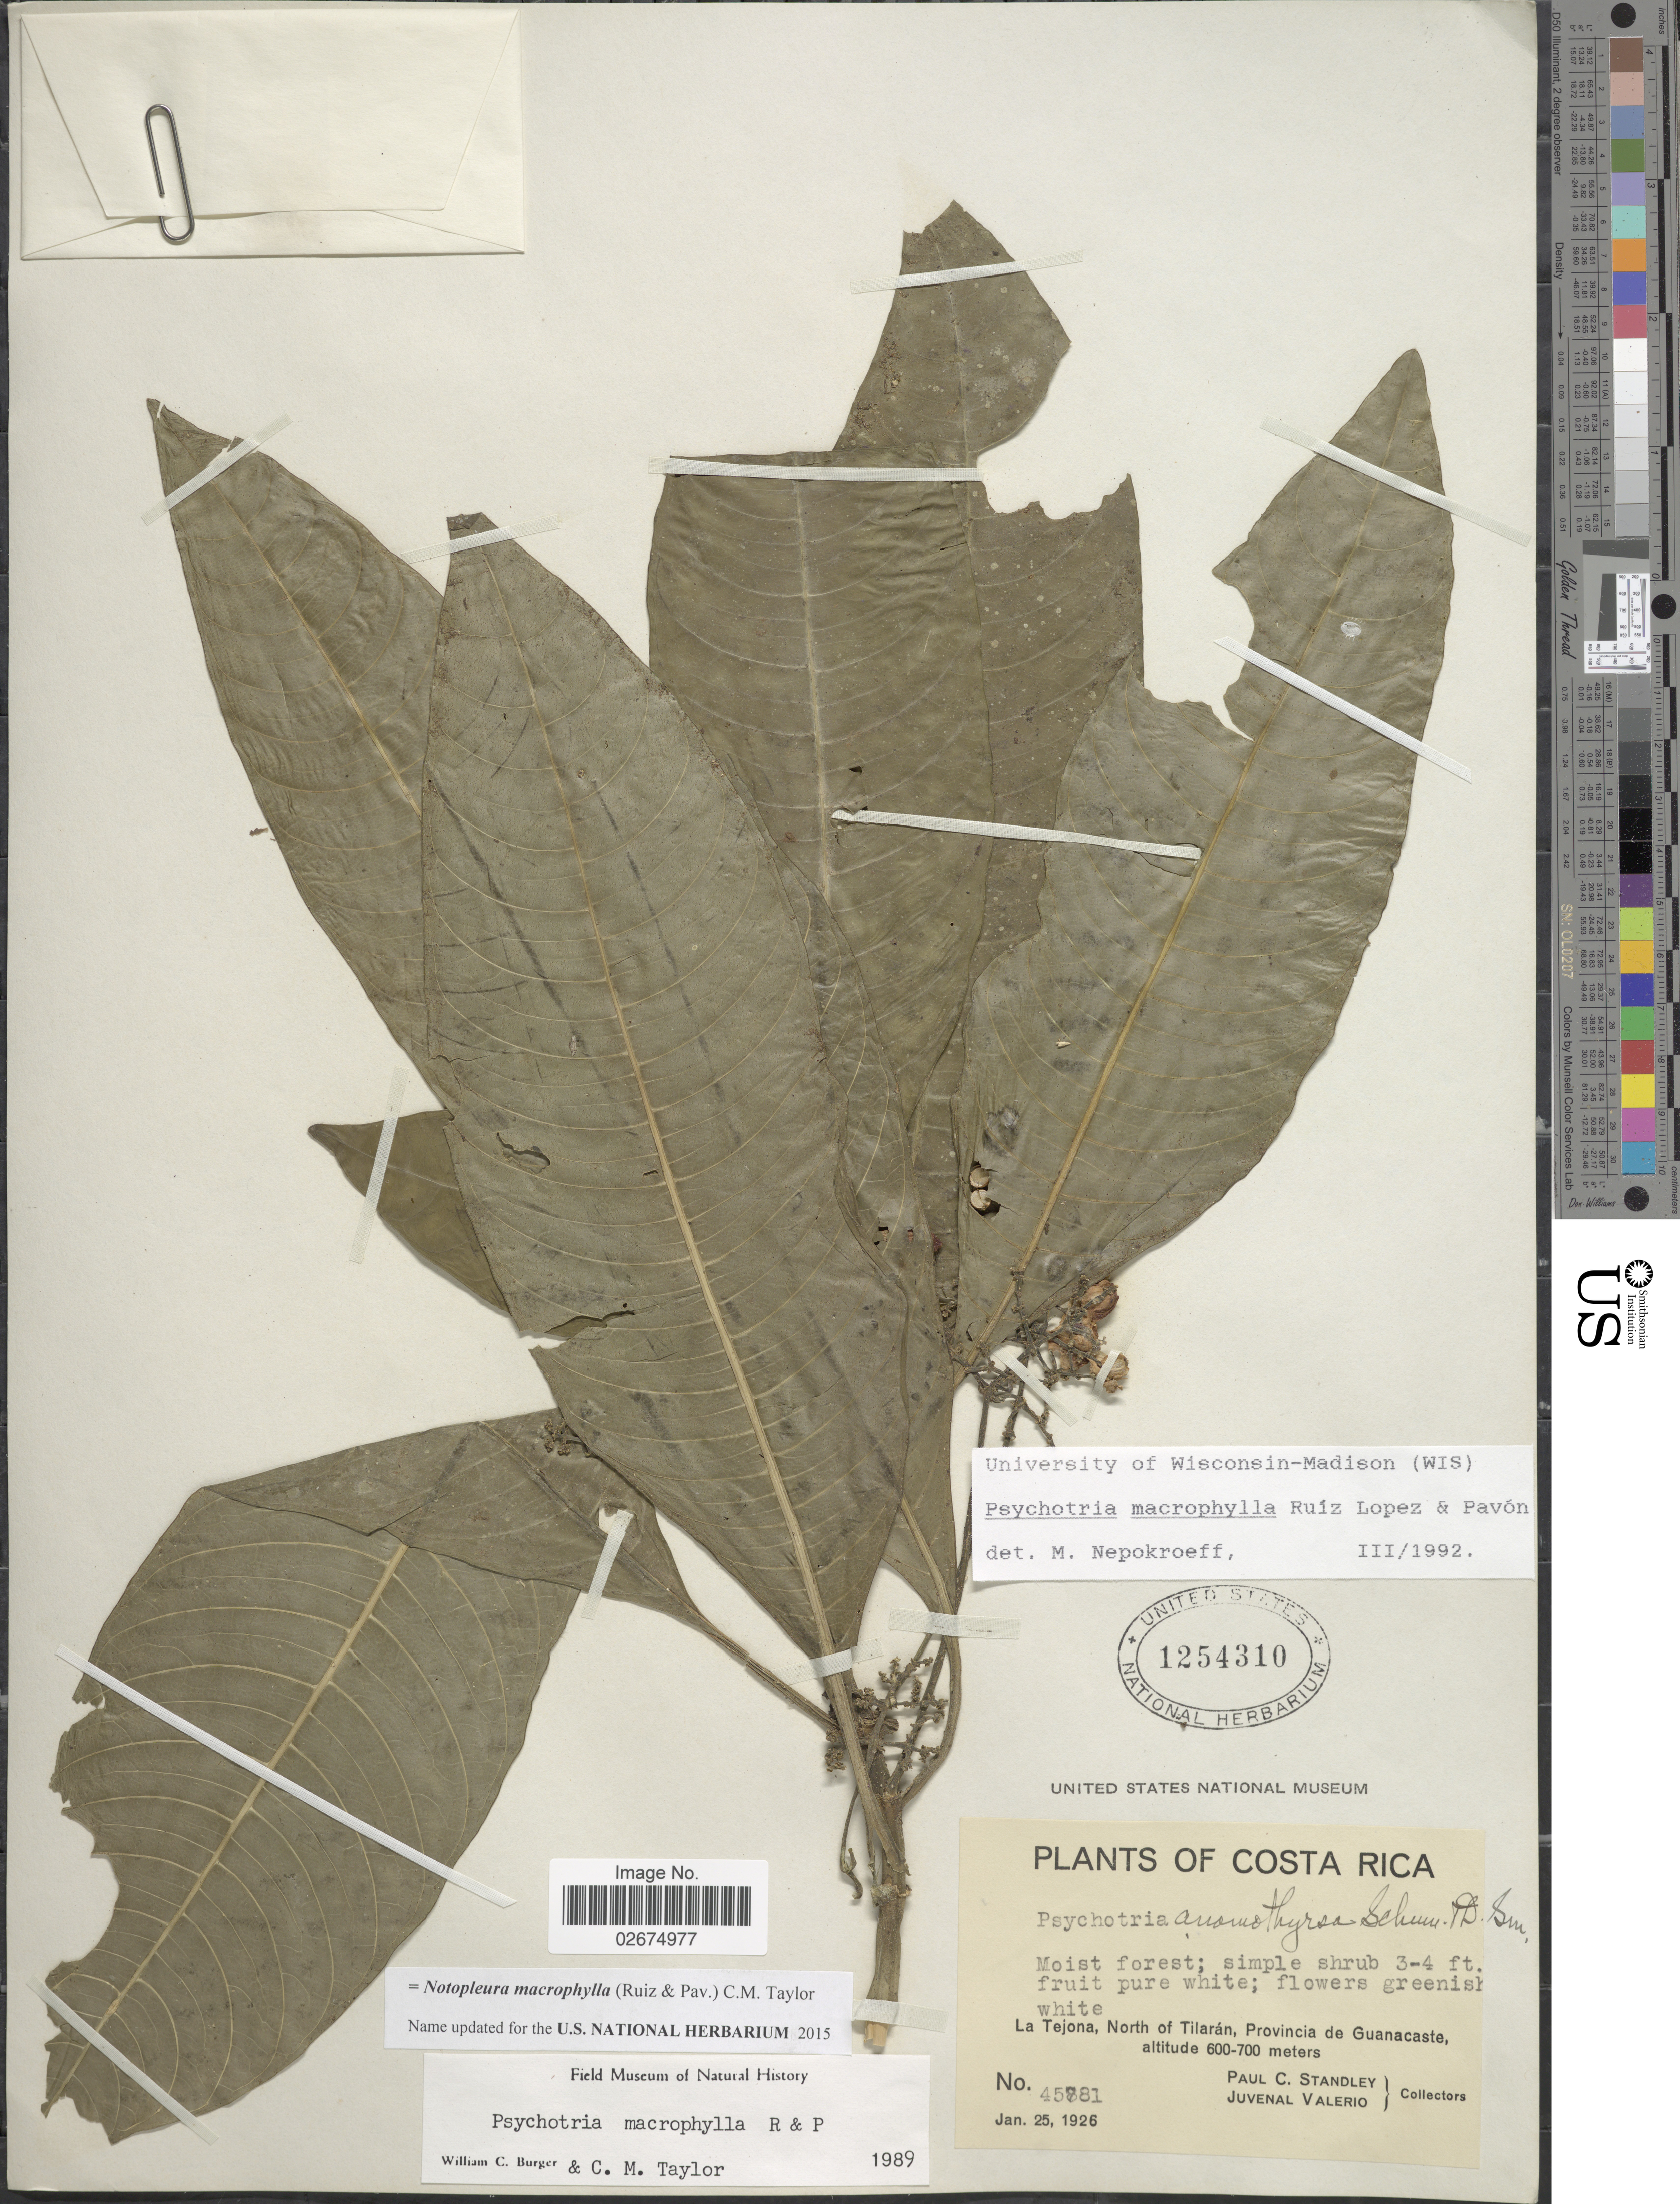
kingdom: Plantae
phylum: Tracheophyta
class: Magnoliopsida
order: Gentianales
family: Rubiaceae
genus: Notopleura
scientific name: Notopleura macrophylla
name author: (Ruiz & Pav.) C.M. Taylor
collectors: P. C. Standley & J. Valerio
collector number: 45781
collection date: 1926-01-25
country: Costa Rica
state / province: Guanacaste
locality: La Tejona, North of Tilarán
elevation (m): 600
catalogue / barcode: US 1254310